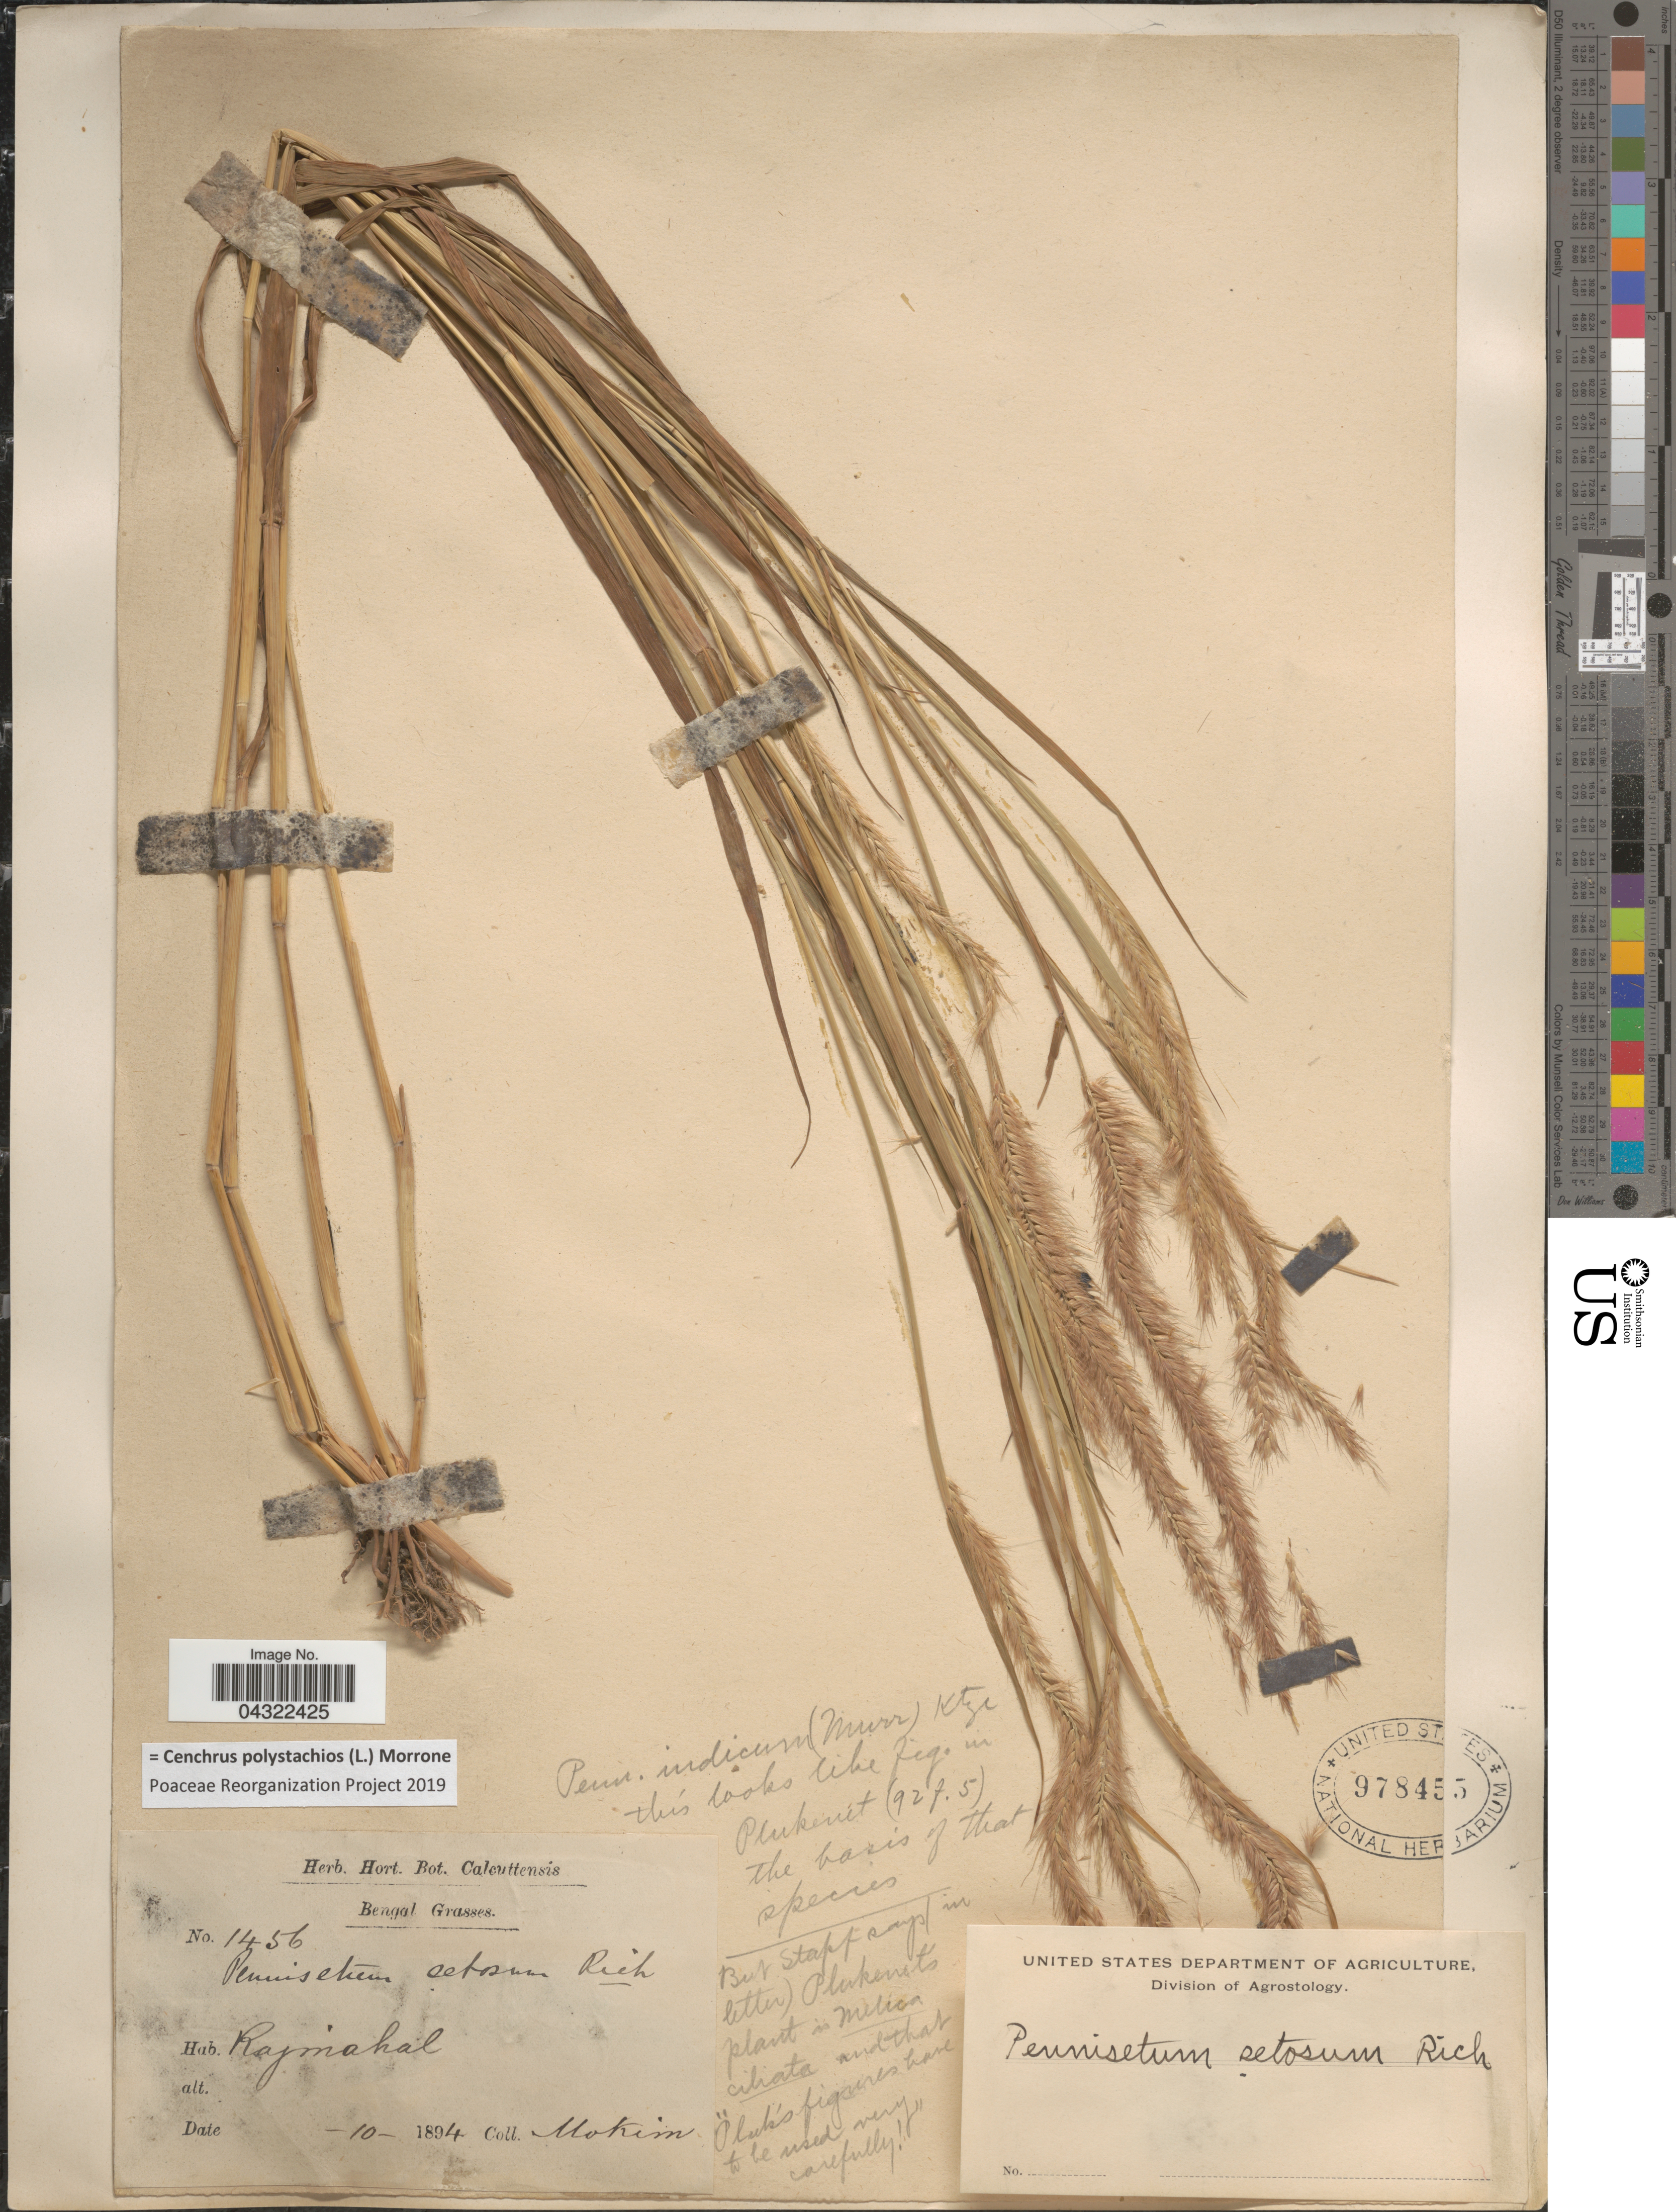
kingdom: Plantae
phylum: Tracheophyta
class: Liliopsida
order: Poales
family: Poaceae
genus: Cenchrus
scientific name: Cenchrus polystachios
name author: (L.) Morrone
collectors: -. Mokim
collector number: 1456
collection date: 1894-10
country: India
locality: Bengal. Rajmahal.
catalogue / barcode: US 978455